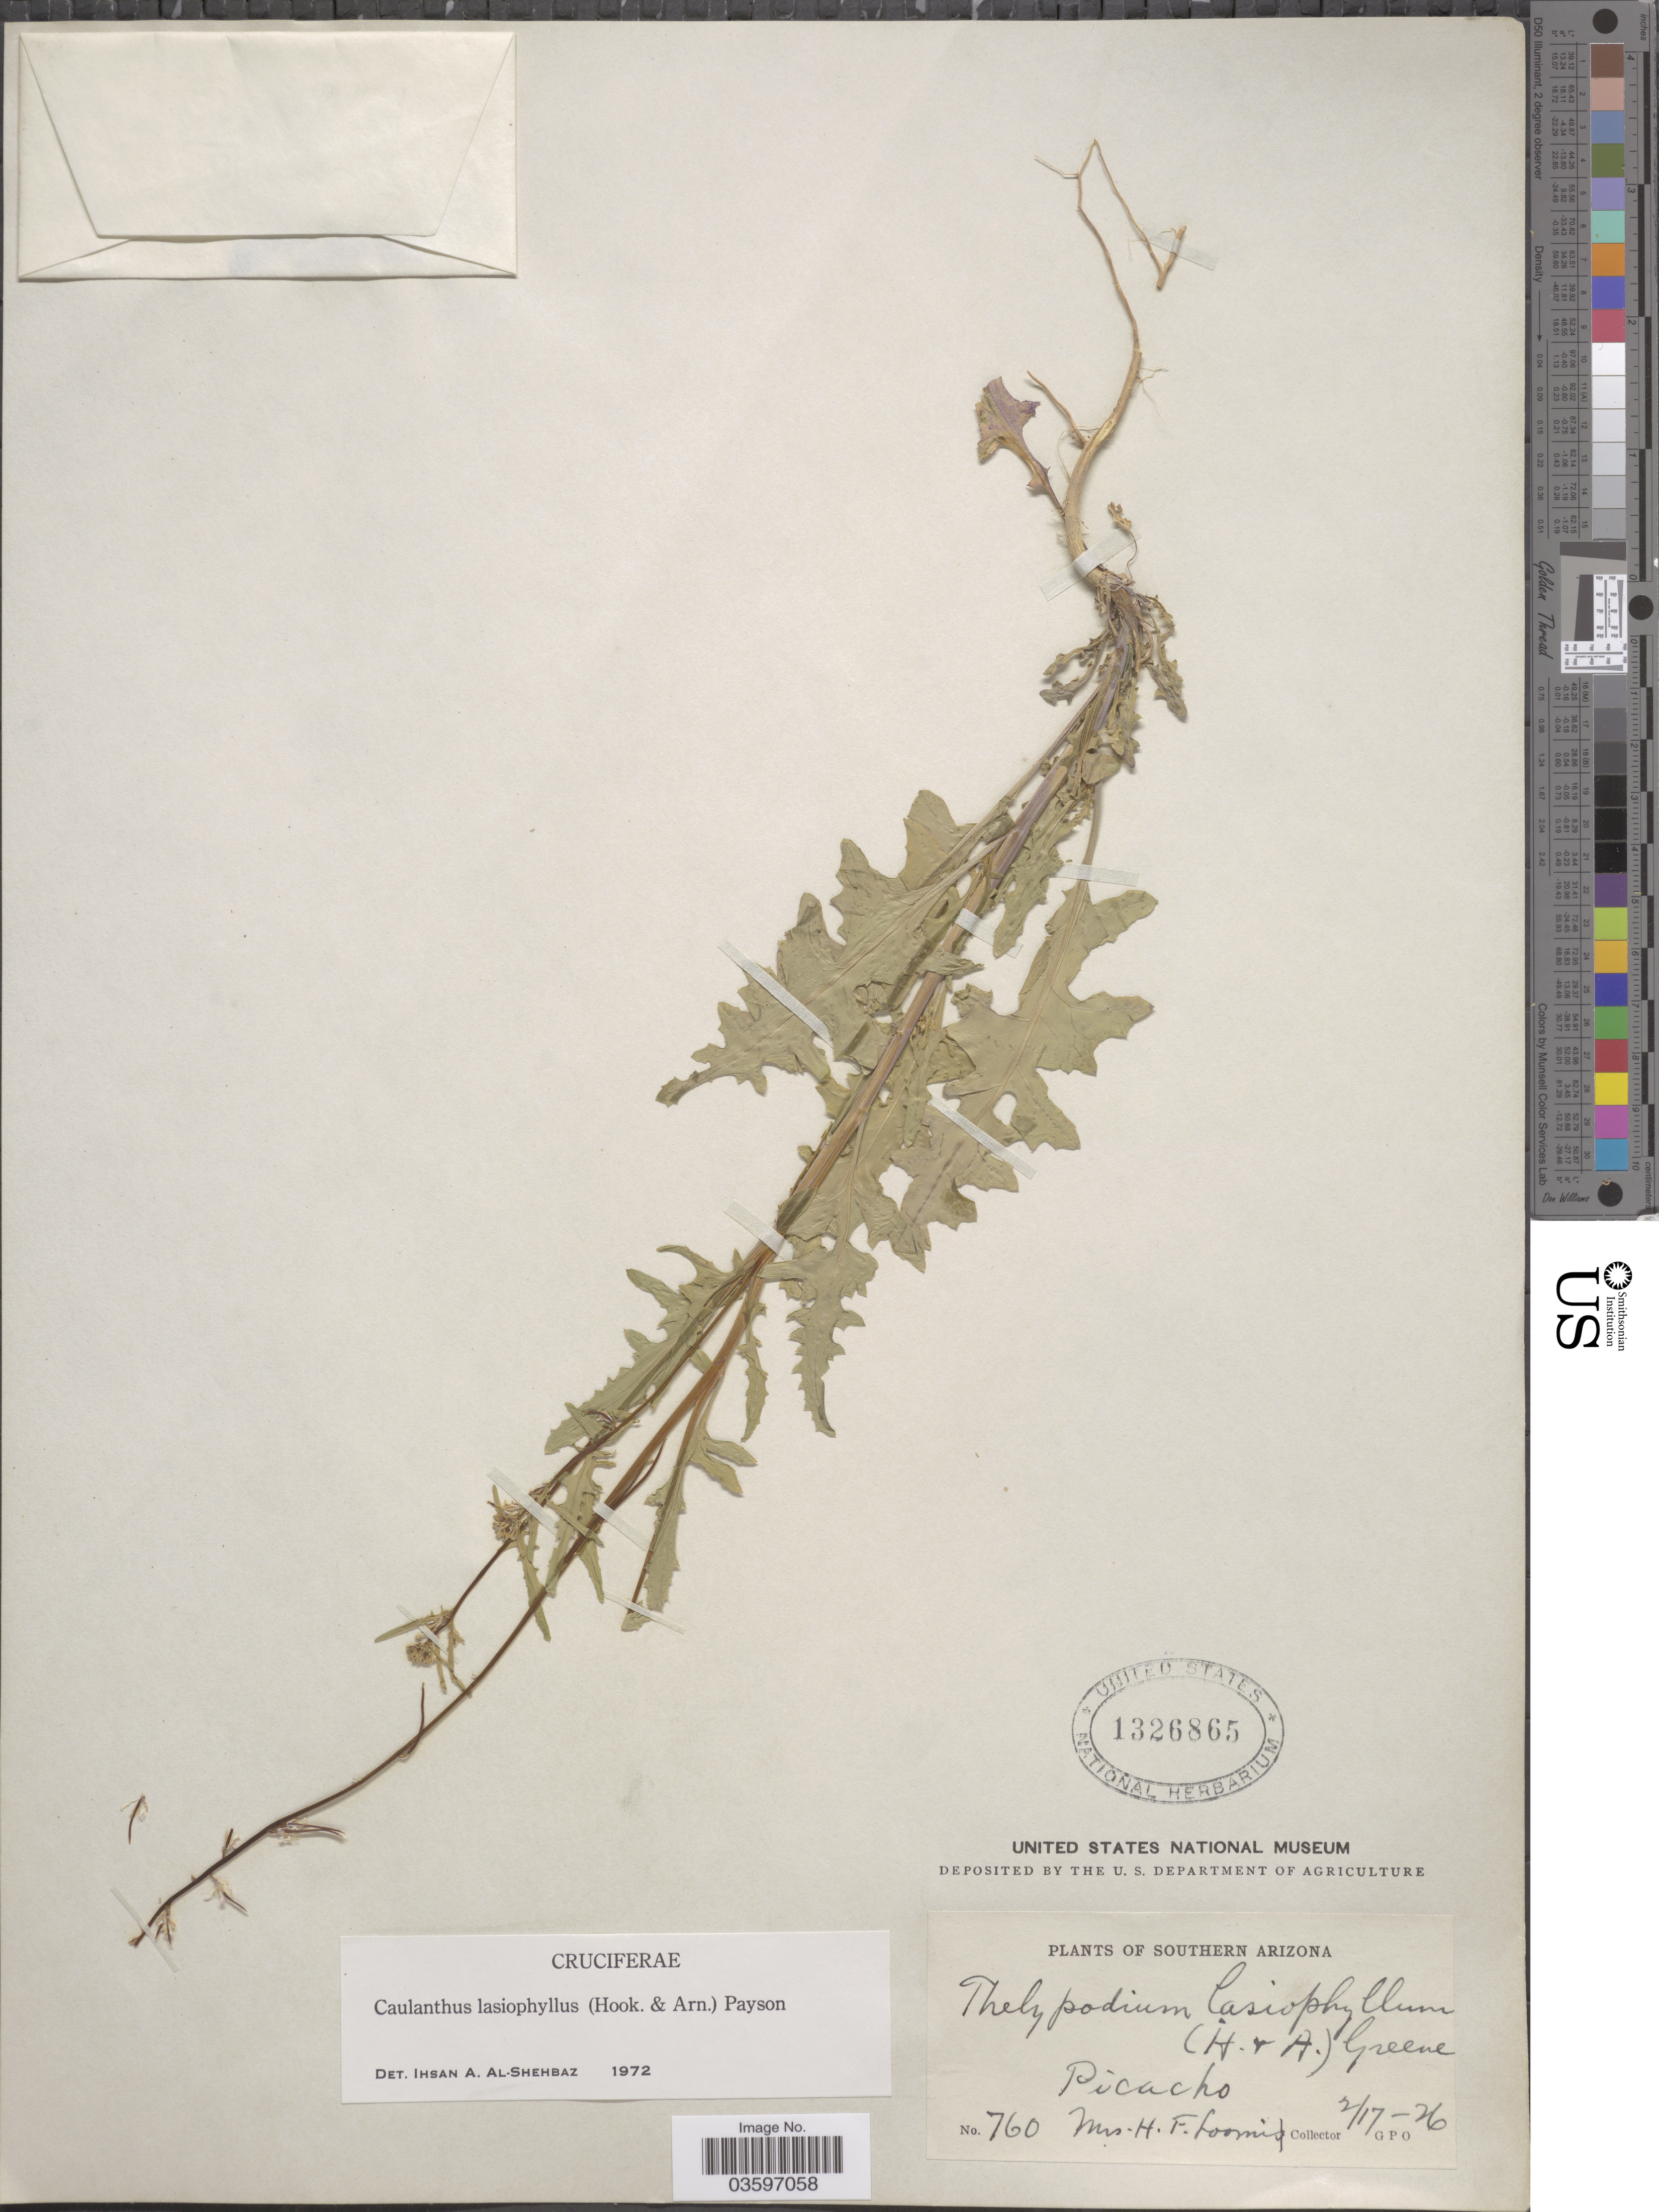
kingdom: Plantae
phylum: Tracheophyta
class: Magnoliopsida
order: Brassicales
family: Brassicaceae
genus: Caulanthus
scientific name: Caulanthus lasiophyllus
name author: (Hook. & Arn.) Payson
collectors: H. F. Loomis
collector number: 760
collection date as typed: Transcribed d/m/y: 17/2/26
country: United States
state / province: Arizona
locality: Southern Arizona. Picacho.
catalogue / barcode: US 1326865